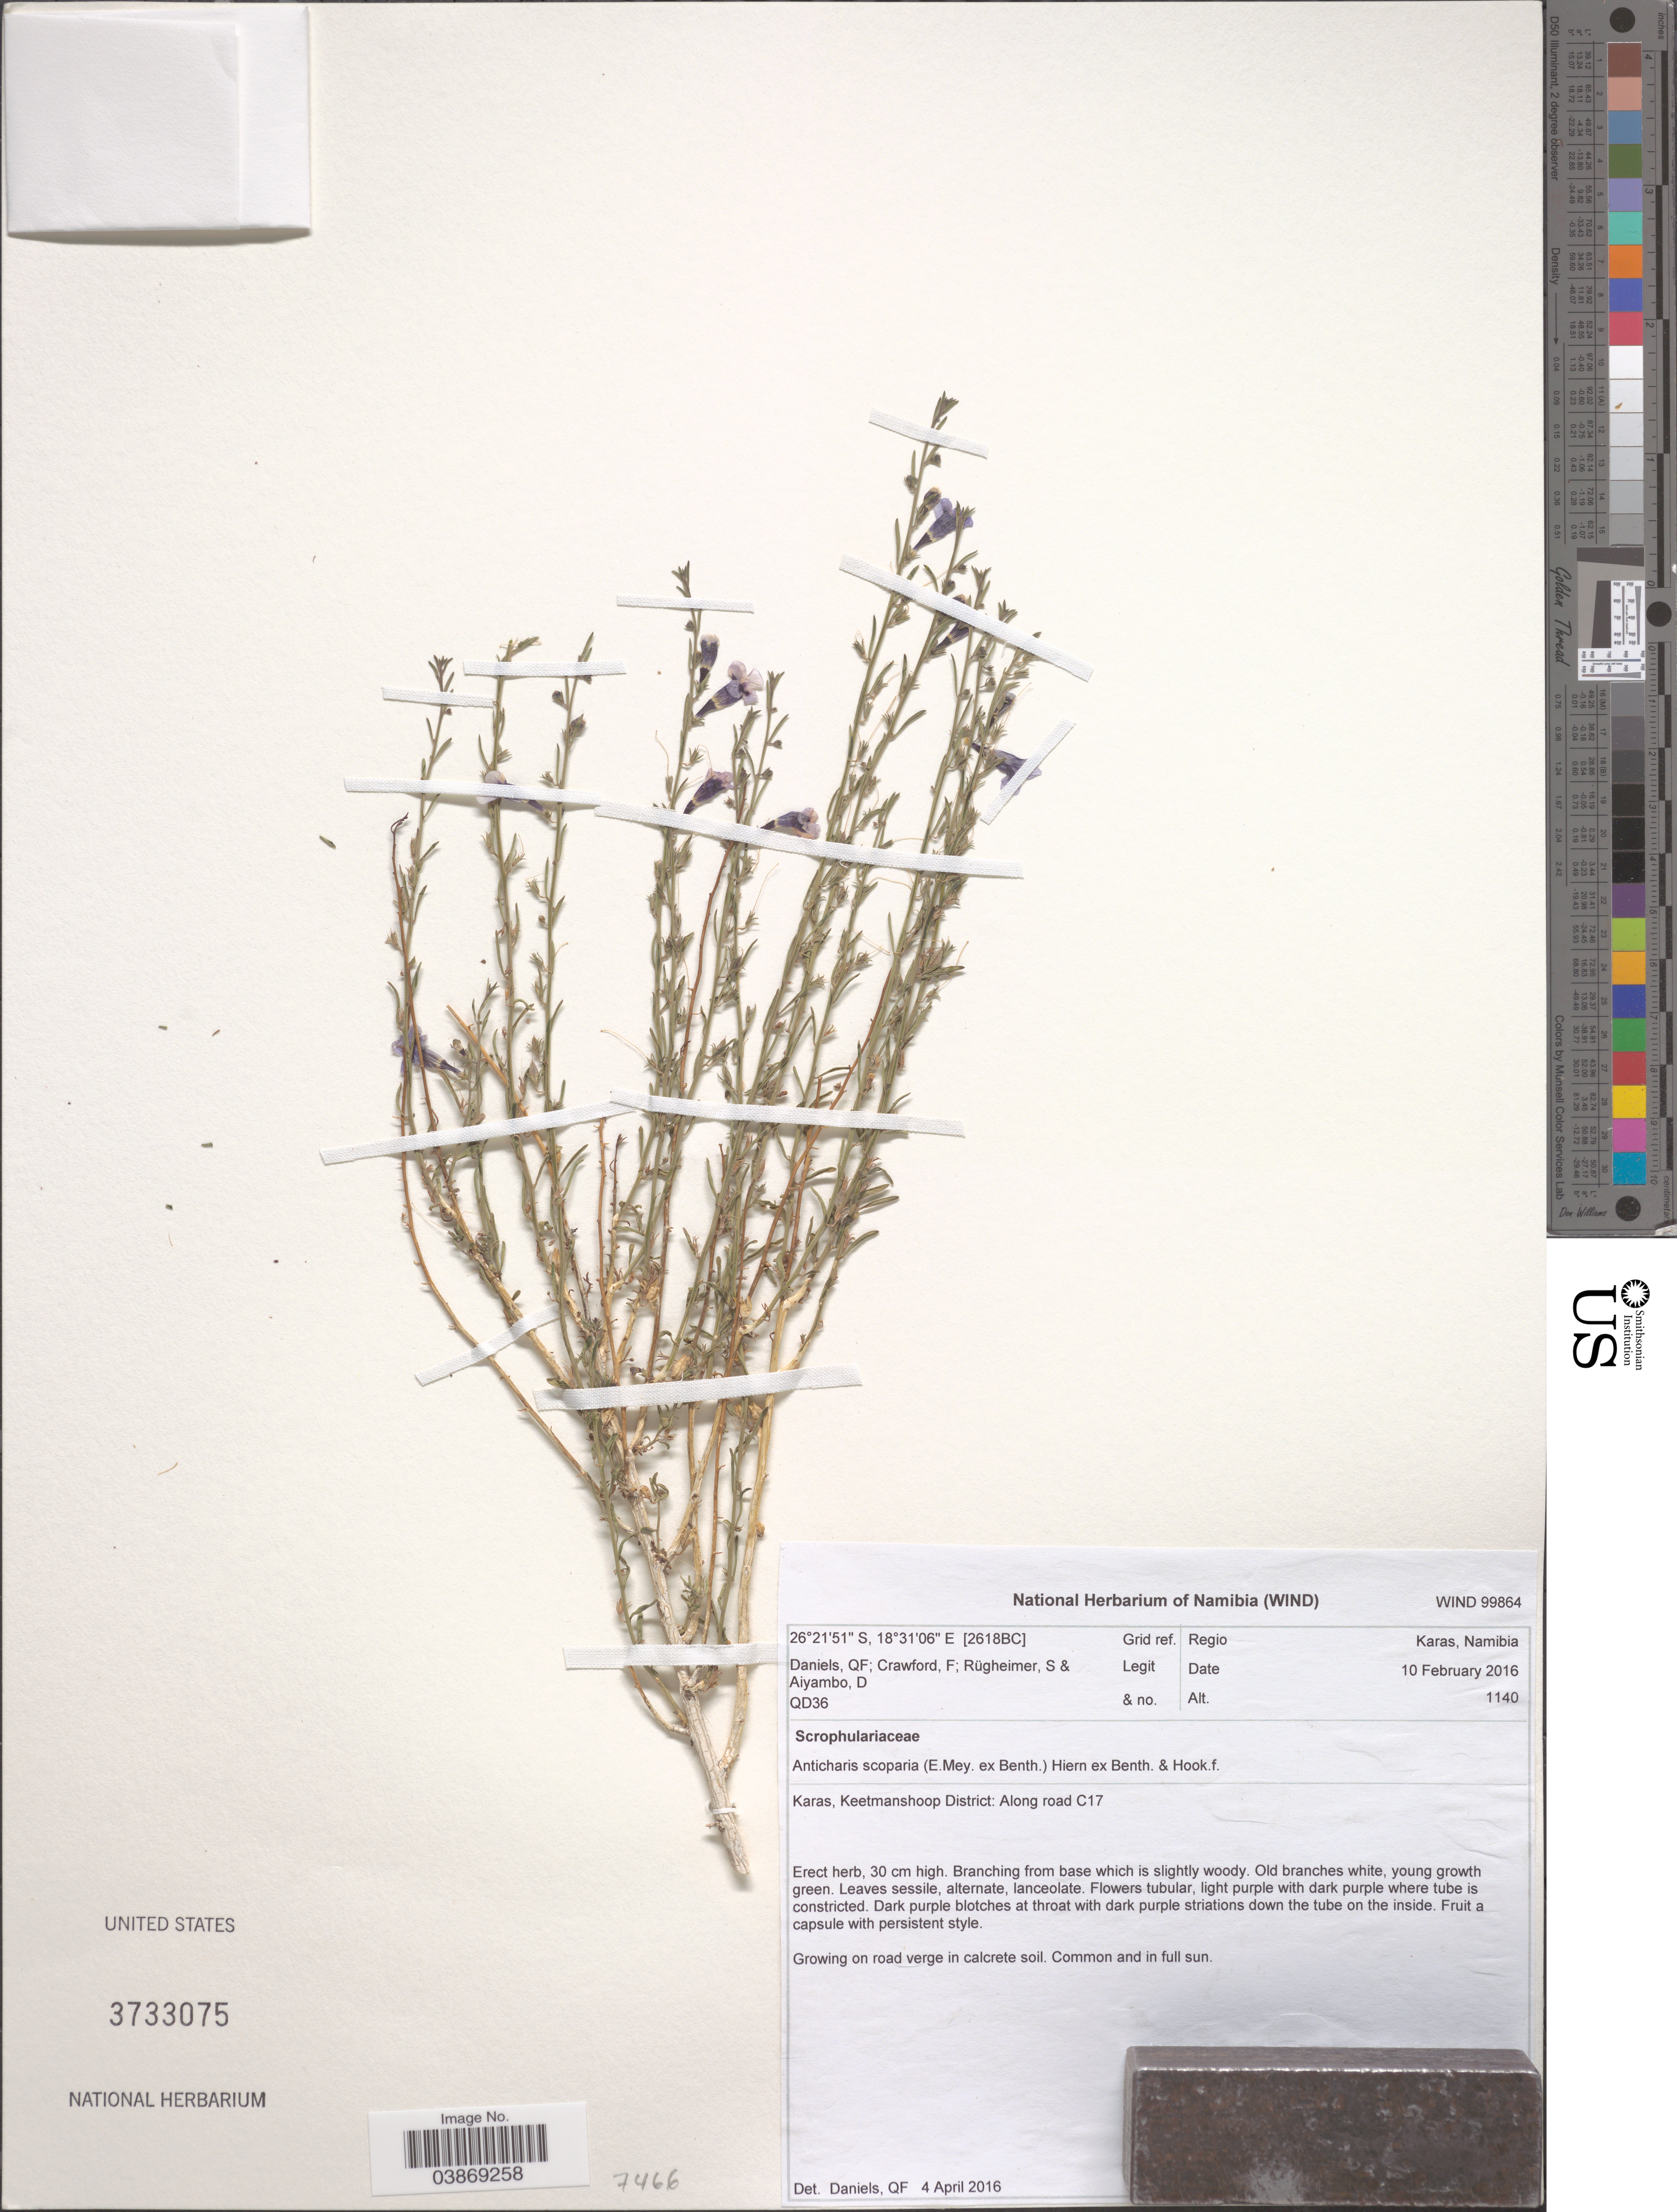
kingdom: Plantae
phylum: Tracheophyta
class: Magnoliopsida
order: Lamiales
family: Scrophulariaceae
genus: Anticharis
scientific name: Anticharis scoparia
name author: (E. Mey. ex Benth.) Hiern ex Schinz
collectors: Q. Daniels, F. Crawford, S. Rugheimer & D. Aiyambo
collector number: QD36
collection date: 2016-02-10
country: Namibia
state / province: Karas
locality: Grid ref. [2618BC]. Regio Karas. Karas, Keetmanshoop District: Along road C17.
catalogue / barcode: US 3733075